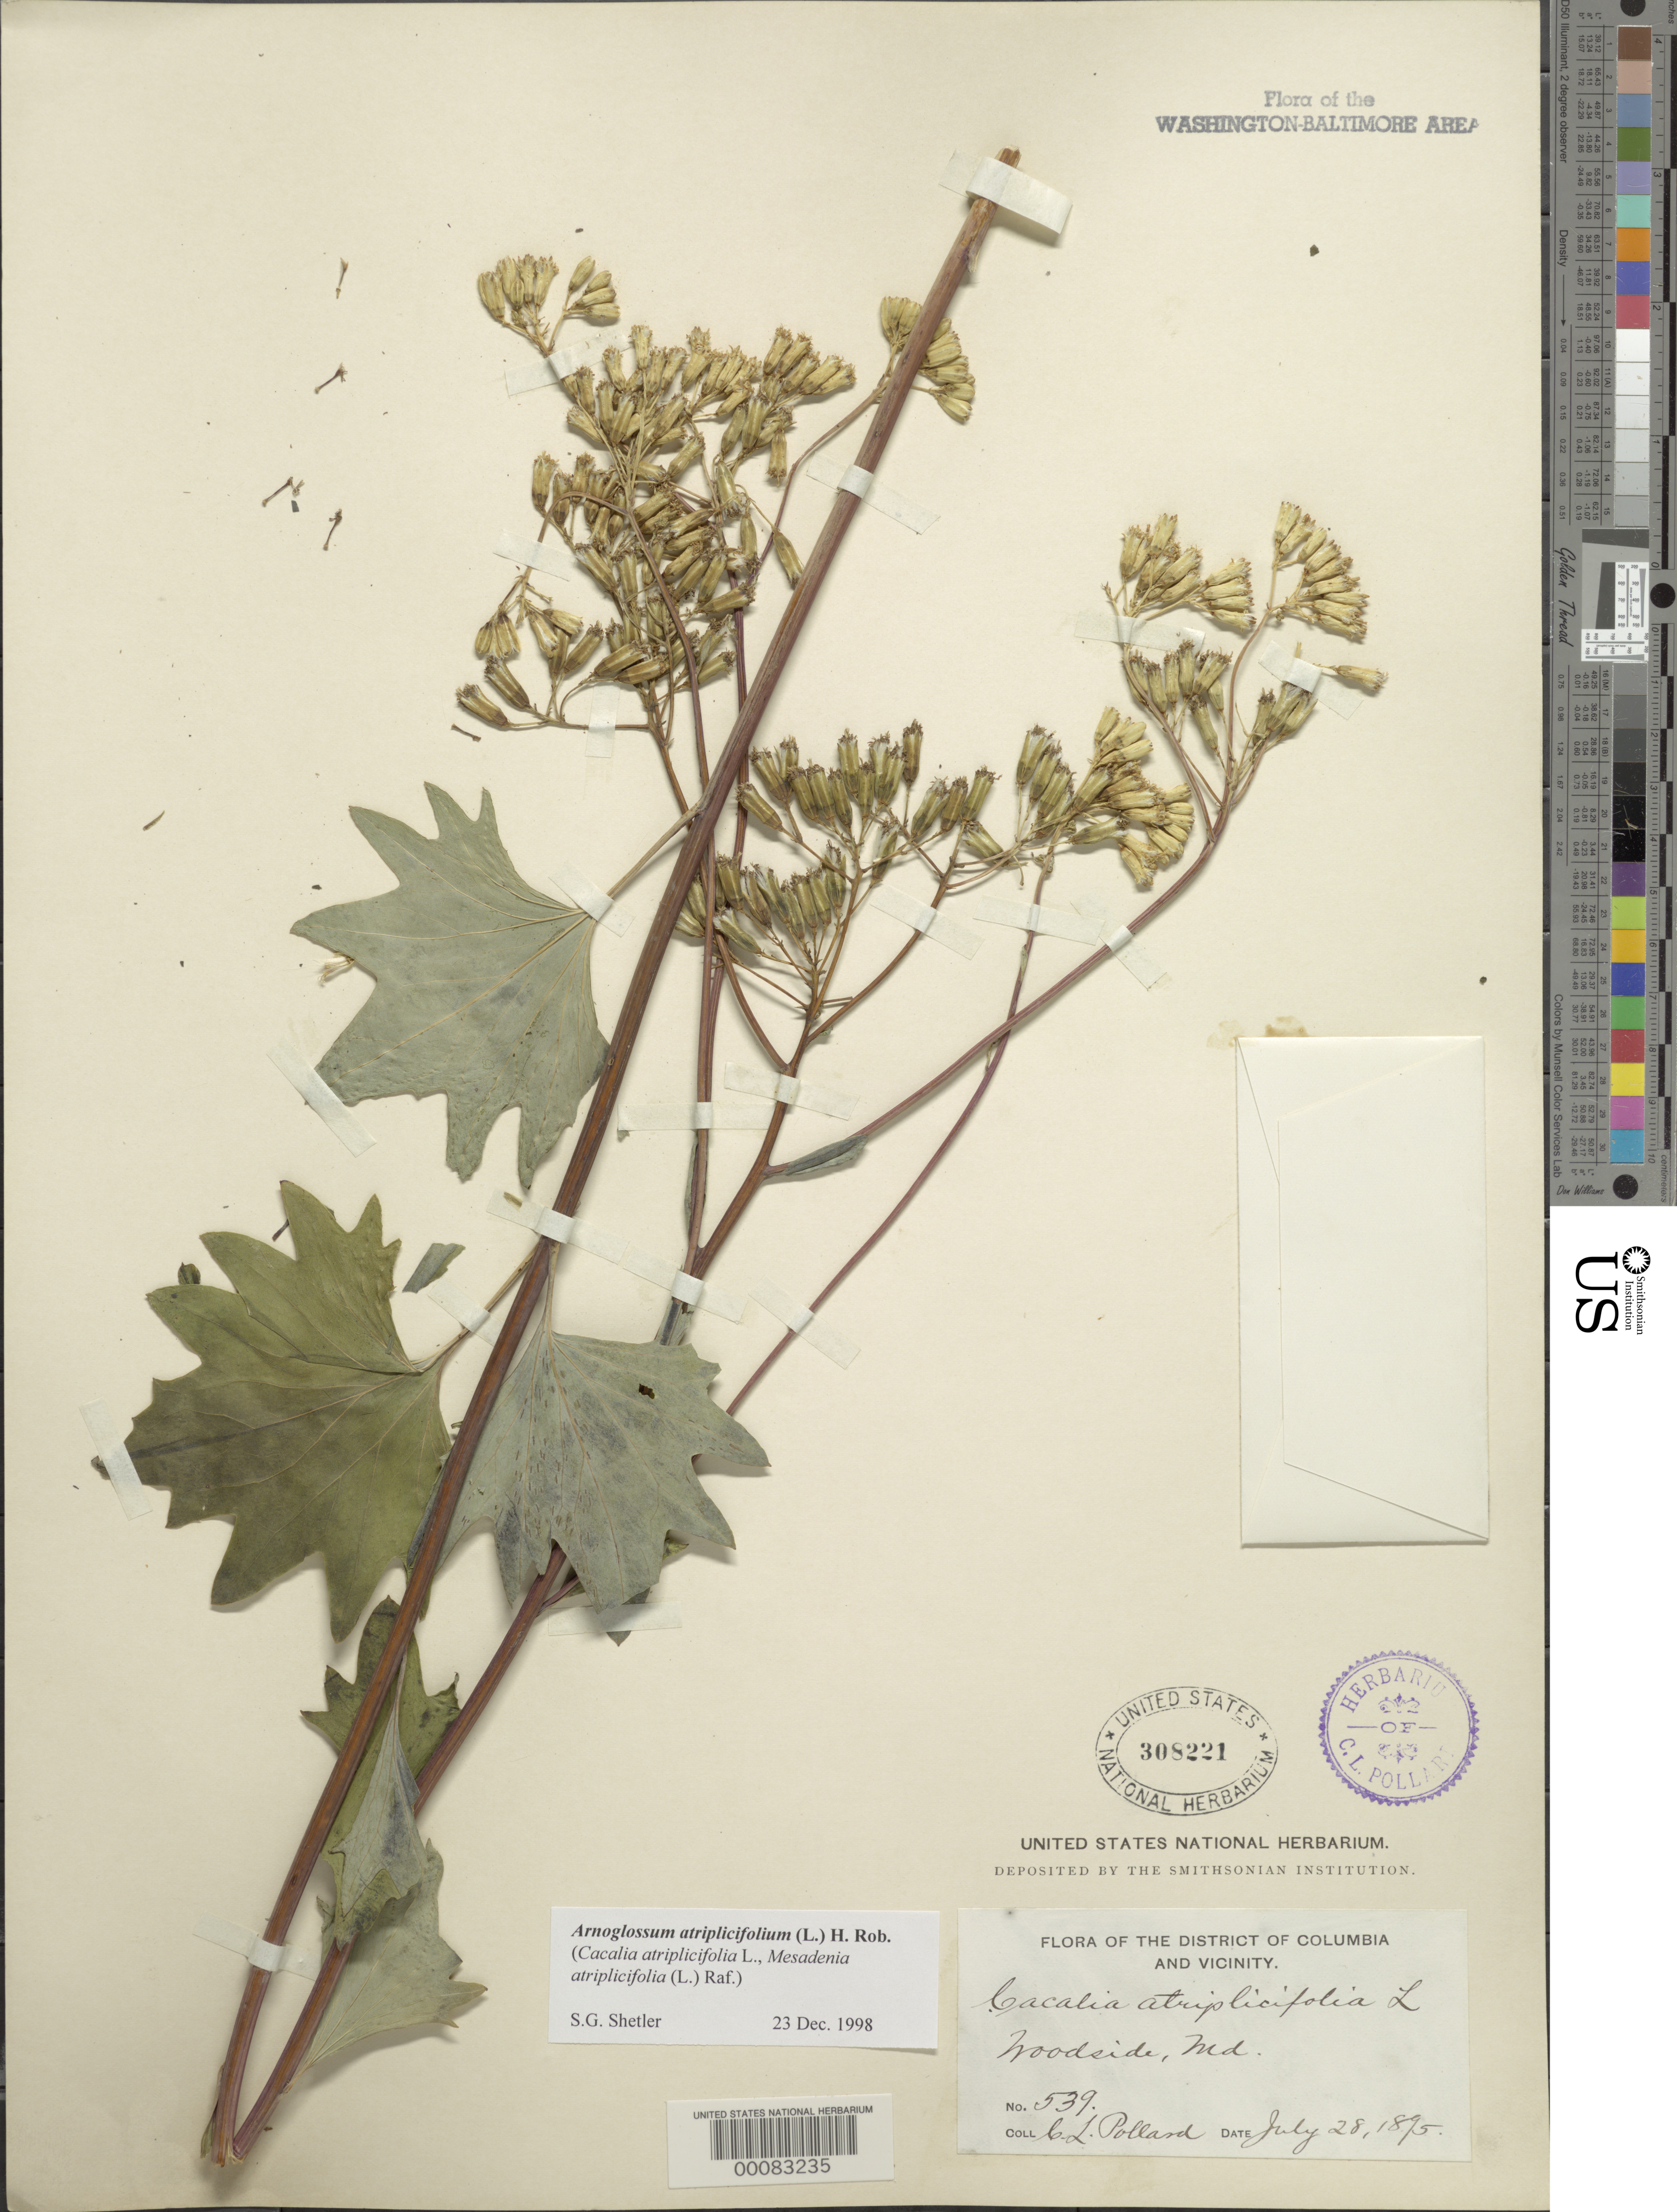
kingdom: Plantae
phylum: Tracheophyta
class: Magnoliopsida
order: Asterales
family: Asteraceae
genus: Arnoglossum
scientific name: Arnoglossum atriplicifolium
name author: (L.) H. Rob.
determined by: Shetler, Stanwyn G., (US), NMNH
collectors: C. L. Pollard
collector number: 5393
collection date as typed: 28 Jul 1895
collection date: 1895-07-28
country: United States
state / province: Maryland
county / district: Montgomery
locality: Woodside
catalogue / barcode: US 308221